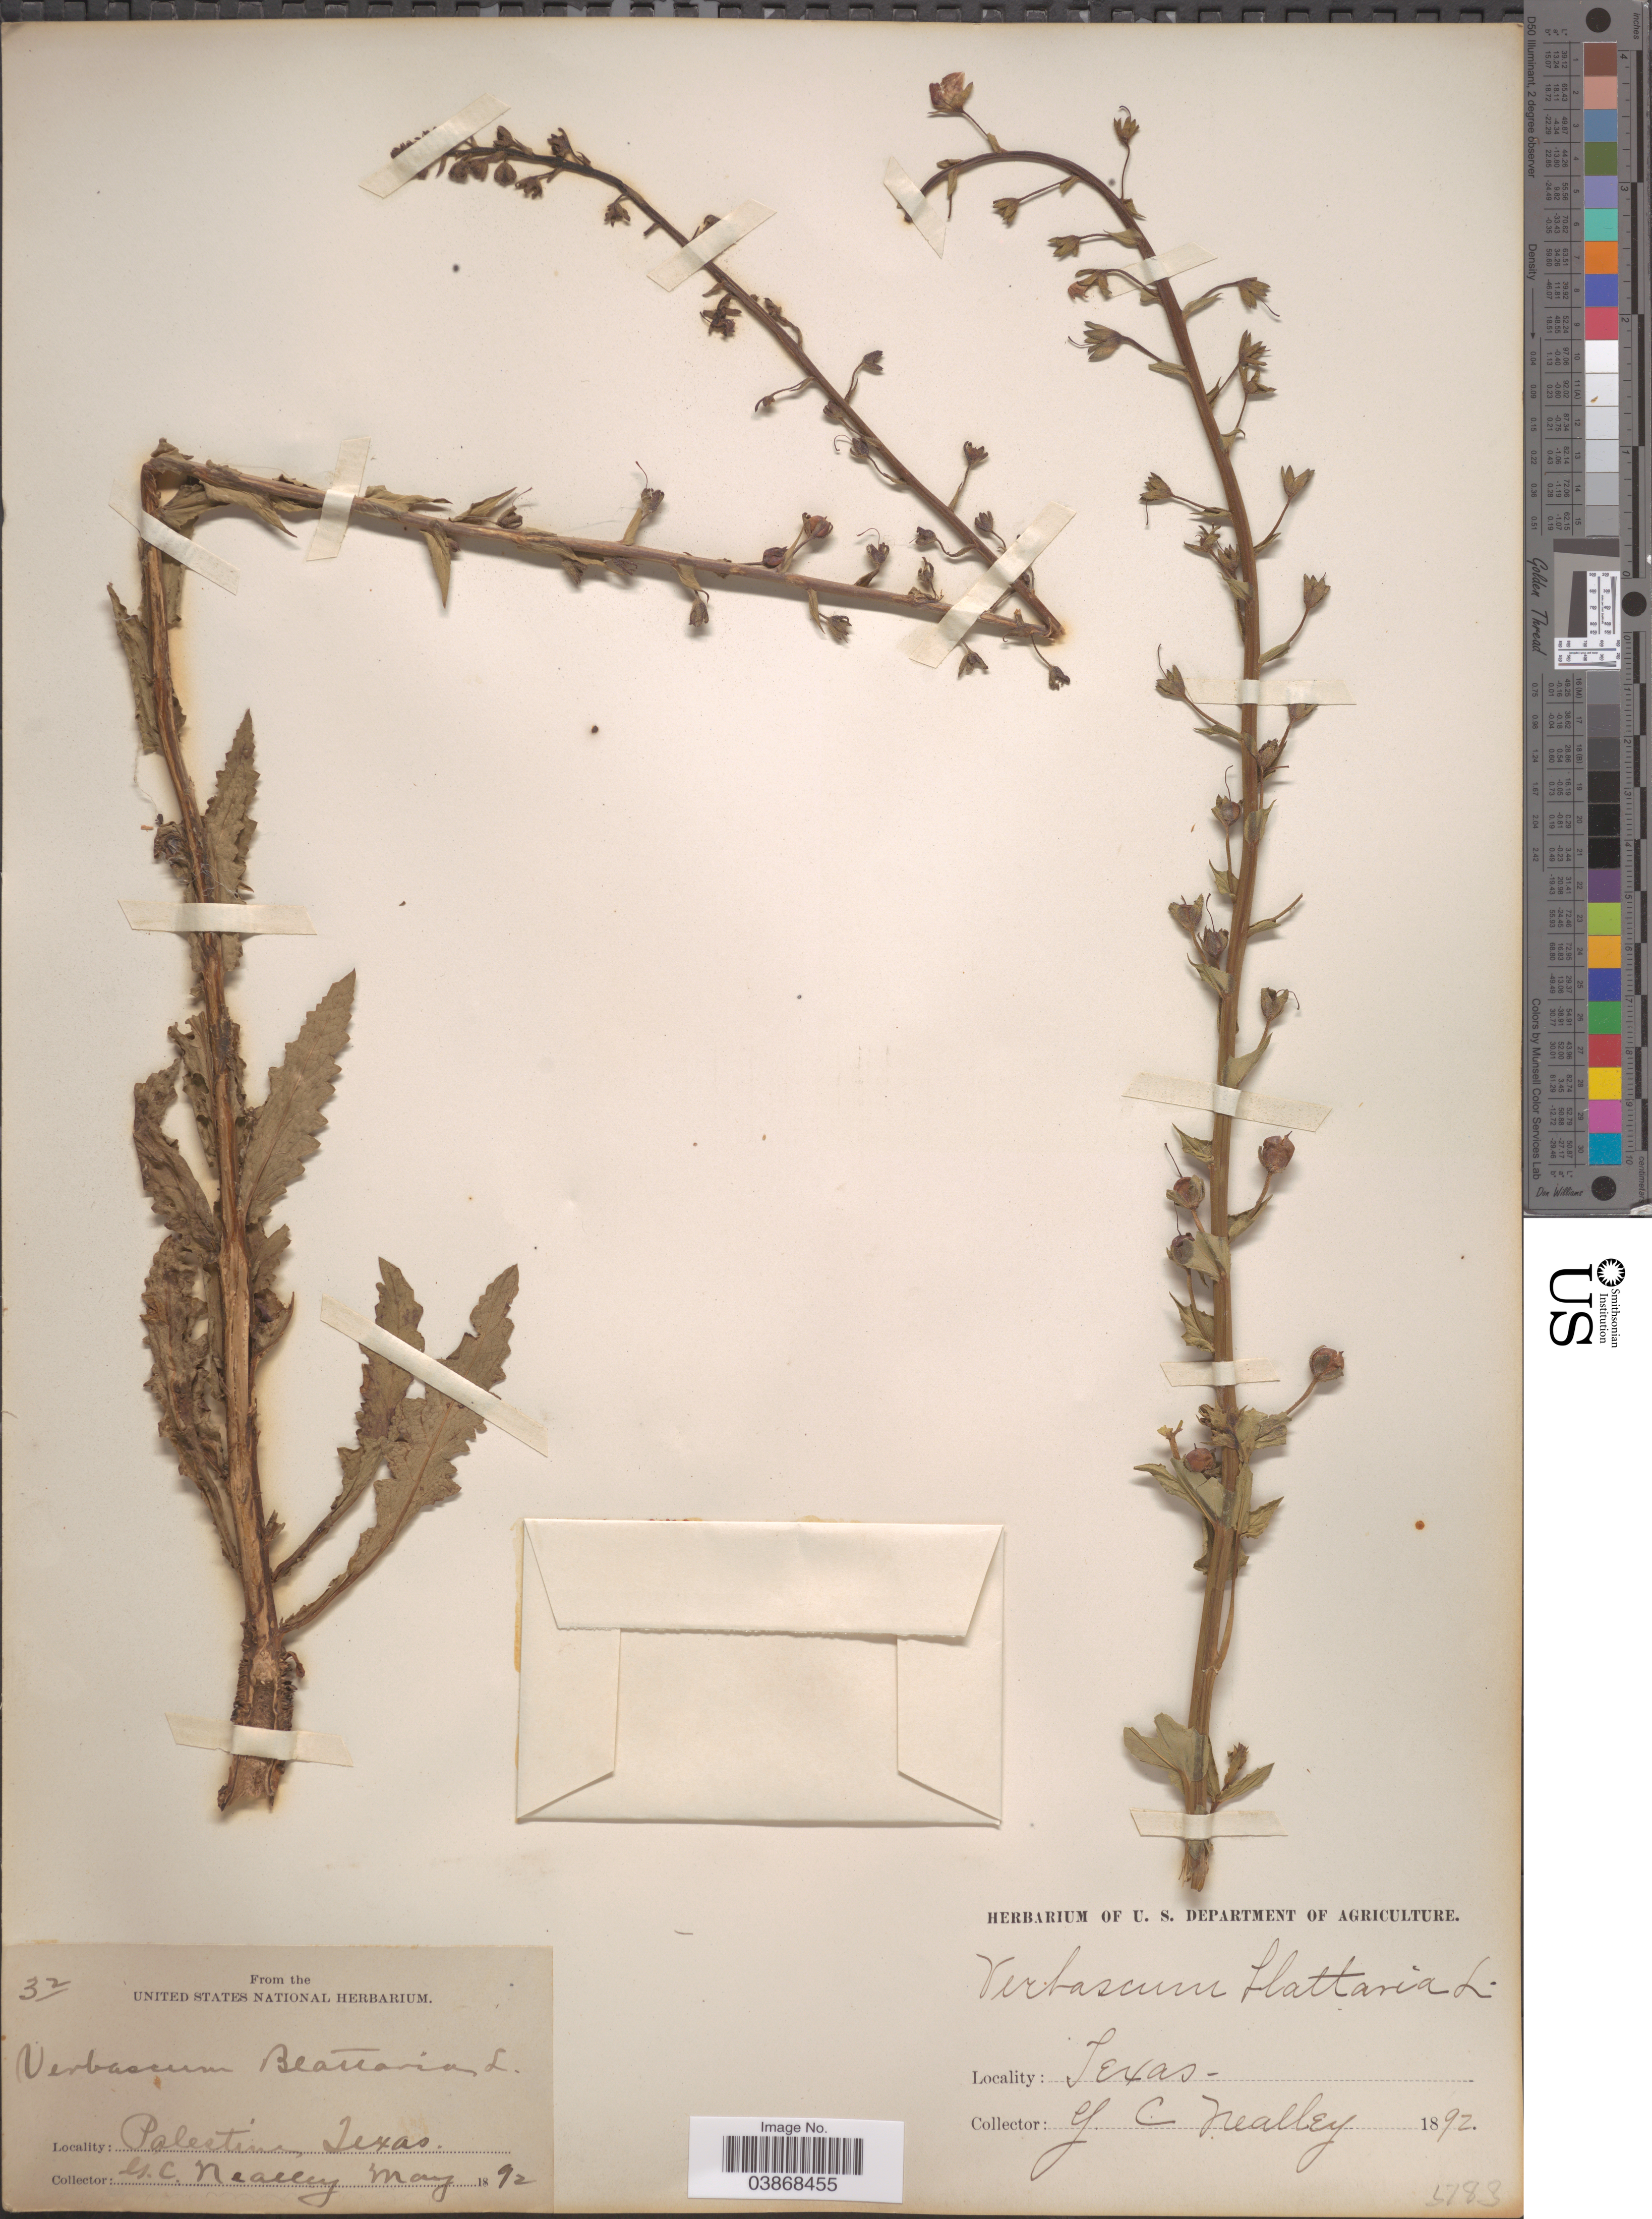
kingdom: Plantae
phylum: Tracheophyta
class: Magnoliopsida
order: Lamiales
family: Scrophulariaceae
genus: Verbascum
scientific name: Verbascum blattaria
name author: L.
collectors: G. C. Nealley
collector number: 32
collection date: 1892-05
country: United States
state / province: Texas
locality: Palestine.